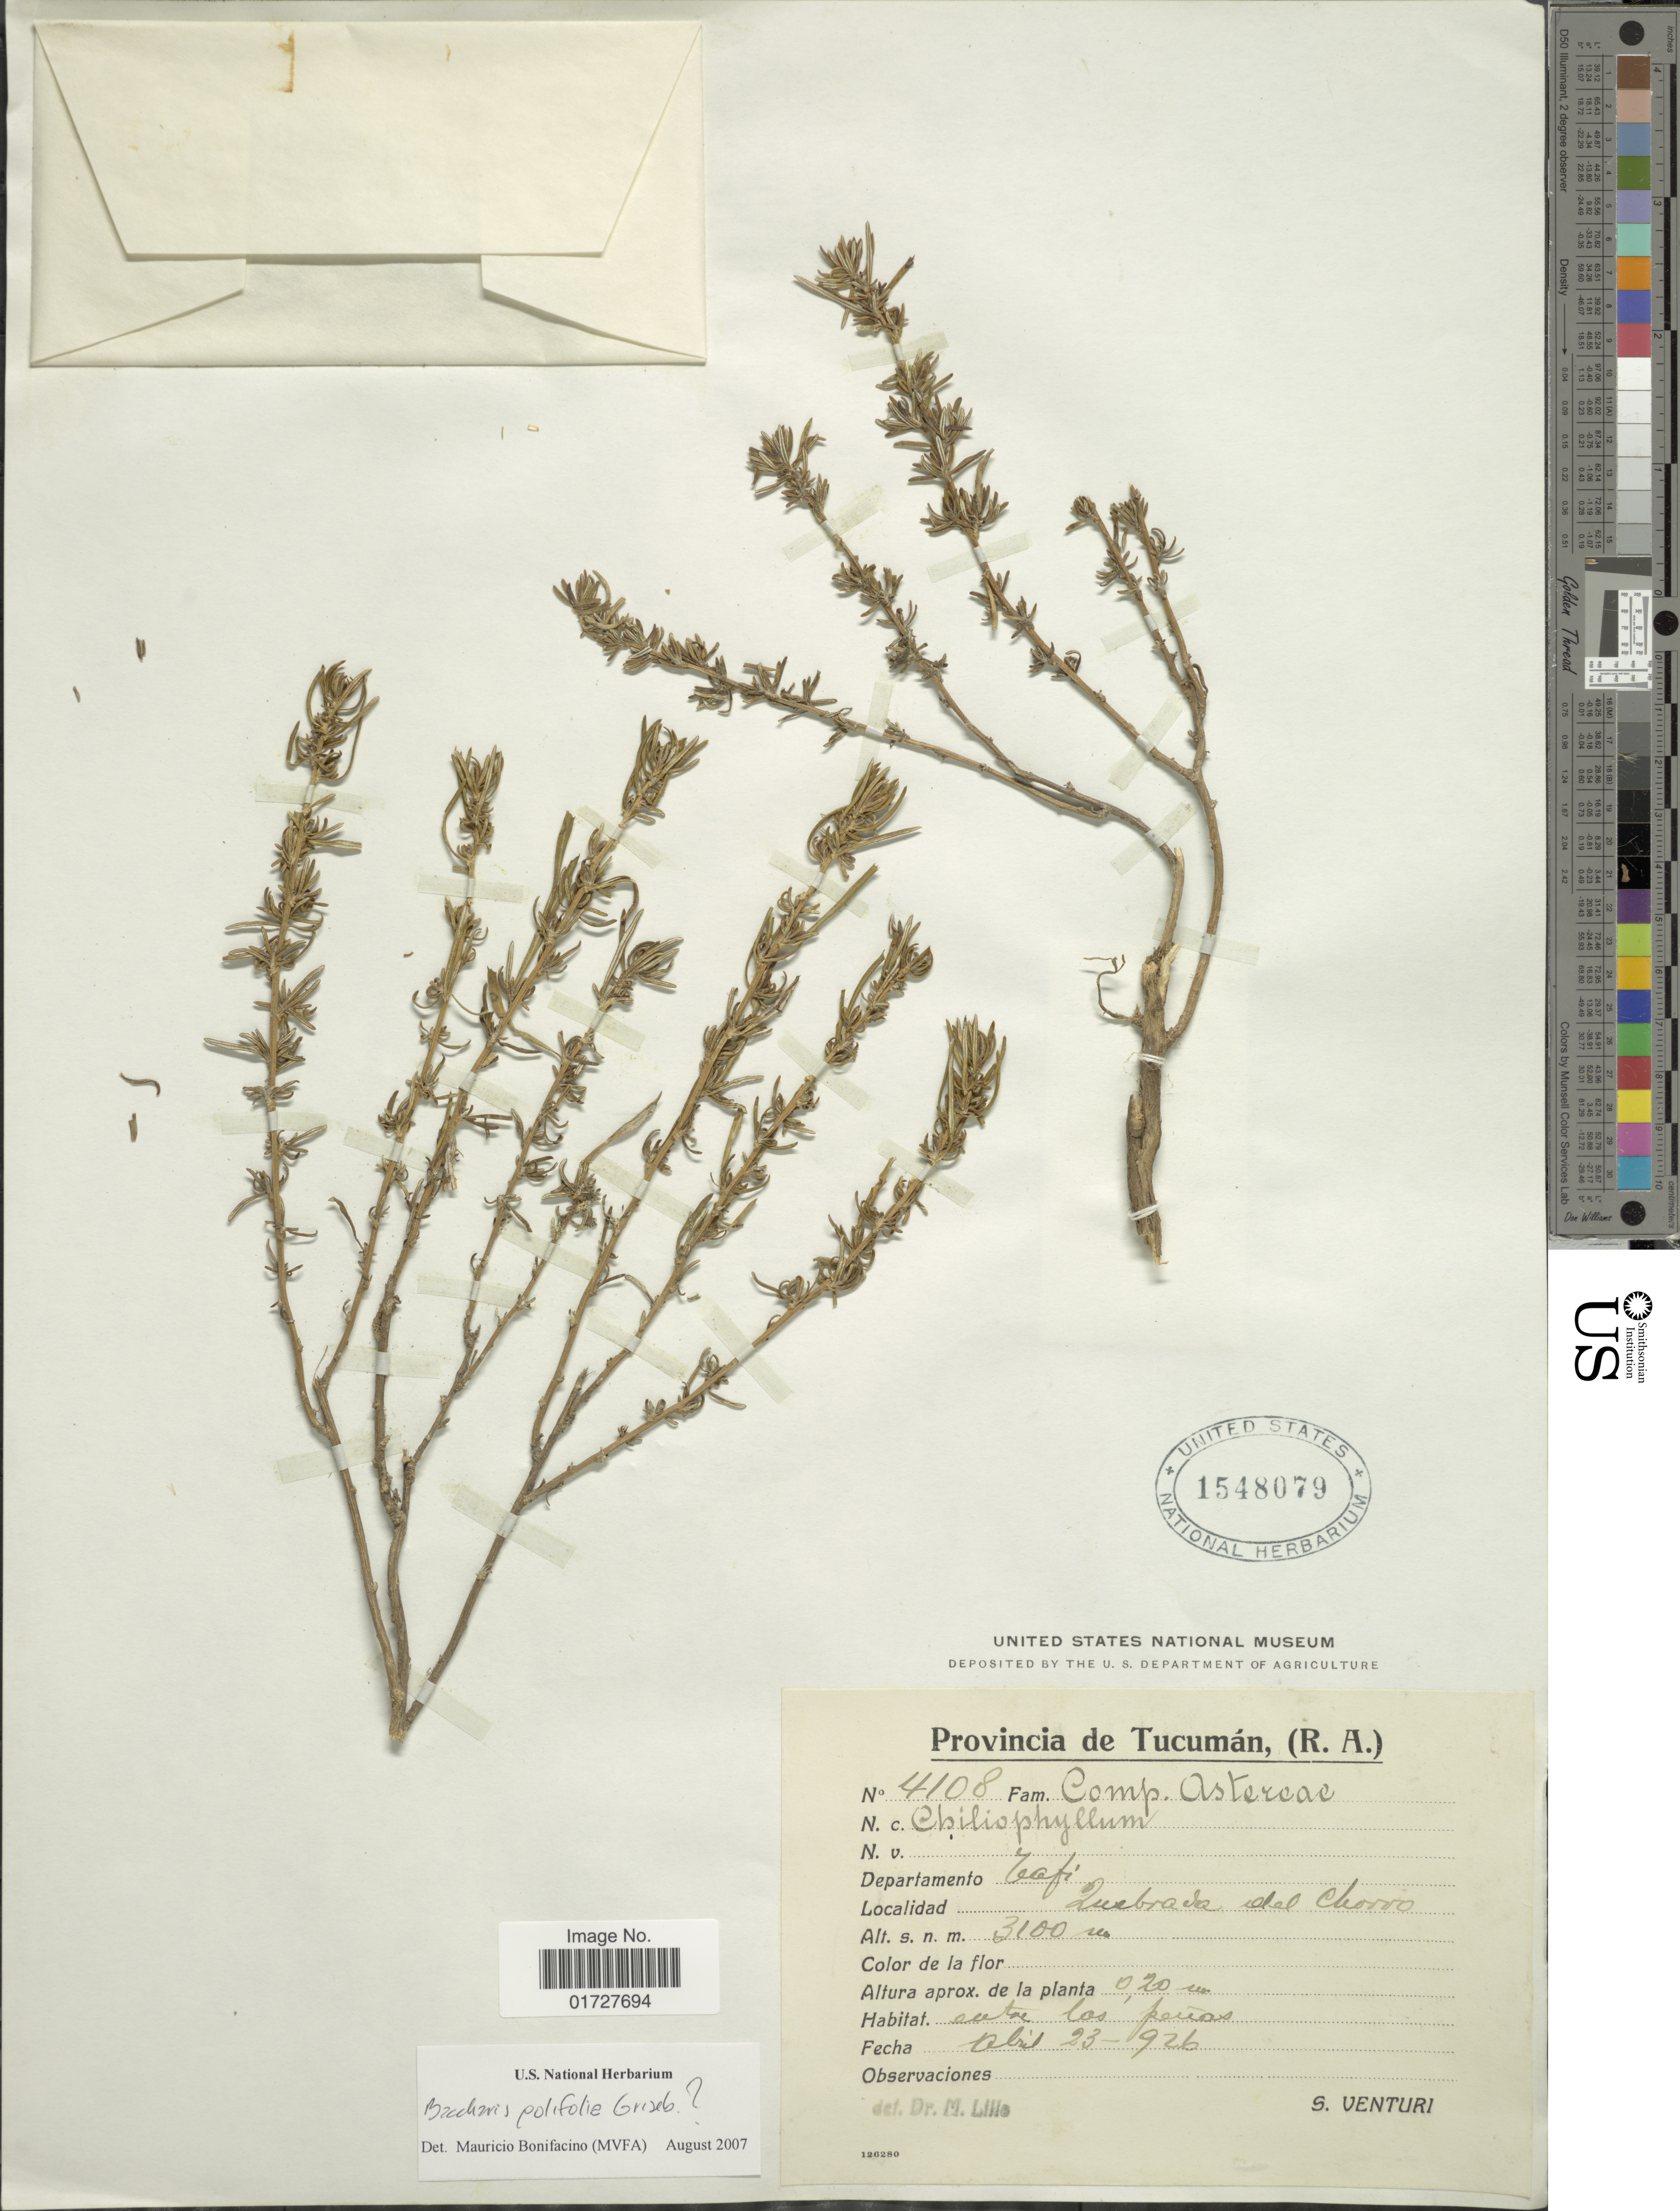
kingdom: Plantae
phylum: Tracheophyta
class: Magnoliopsida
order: Asterales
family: Asteraceae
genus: Baccharis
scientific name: Baccharis polifolia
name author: Griseb.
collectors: S. Venturi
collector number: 4108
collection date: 1926-04-23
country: Argentina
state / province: Tucuman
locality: Departamento Tafi, Quebrada del Chorro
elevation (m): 3100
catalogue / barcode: US 1548079